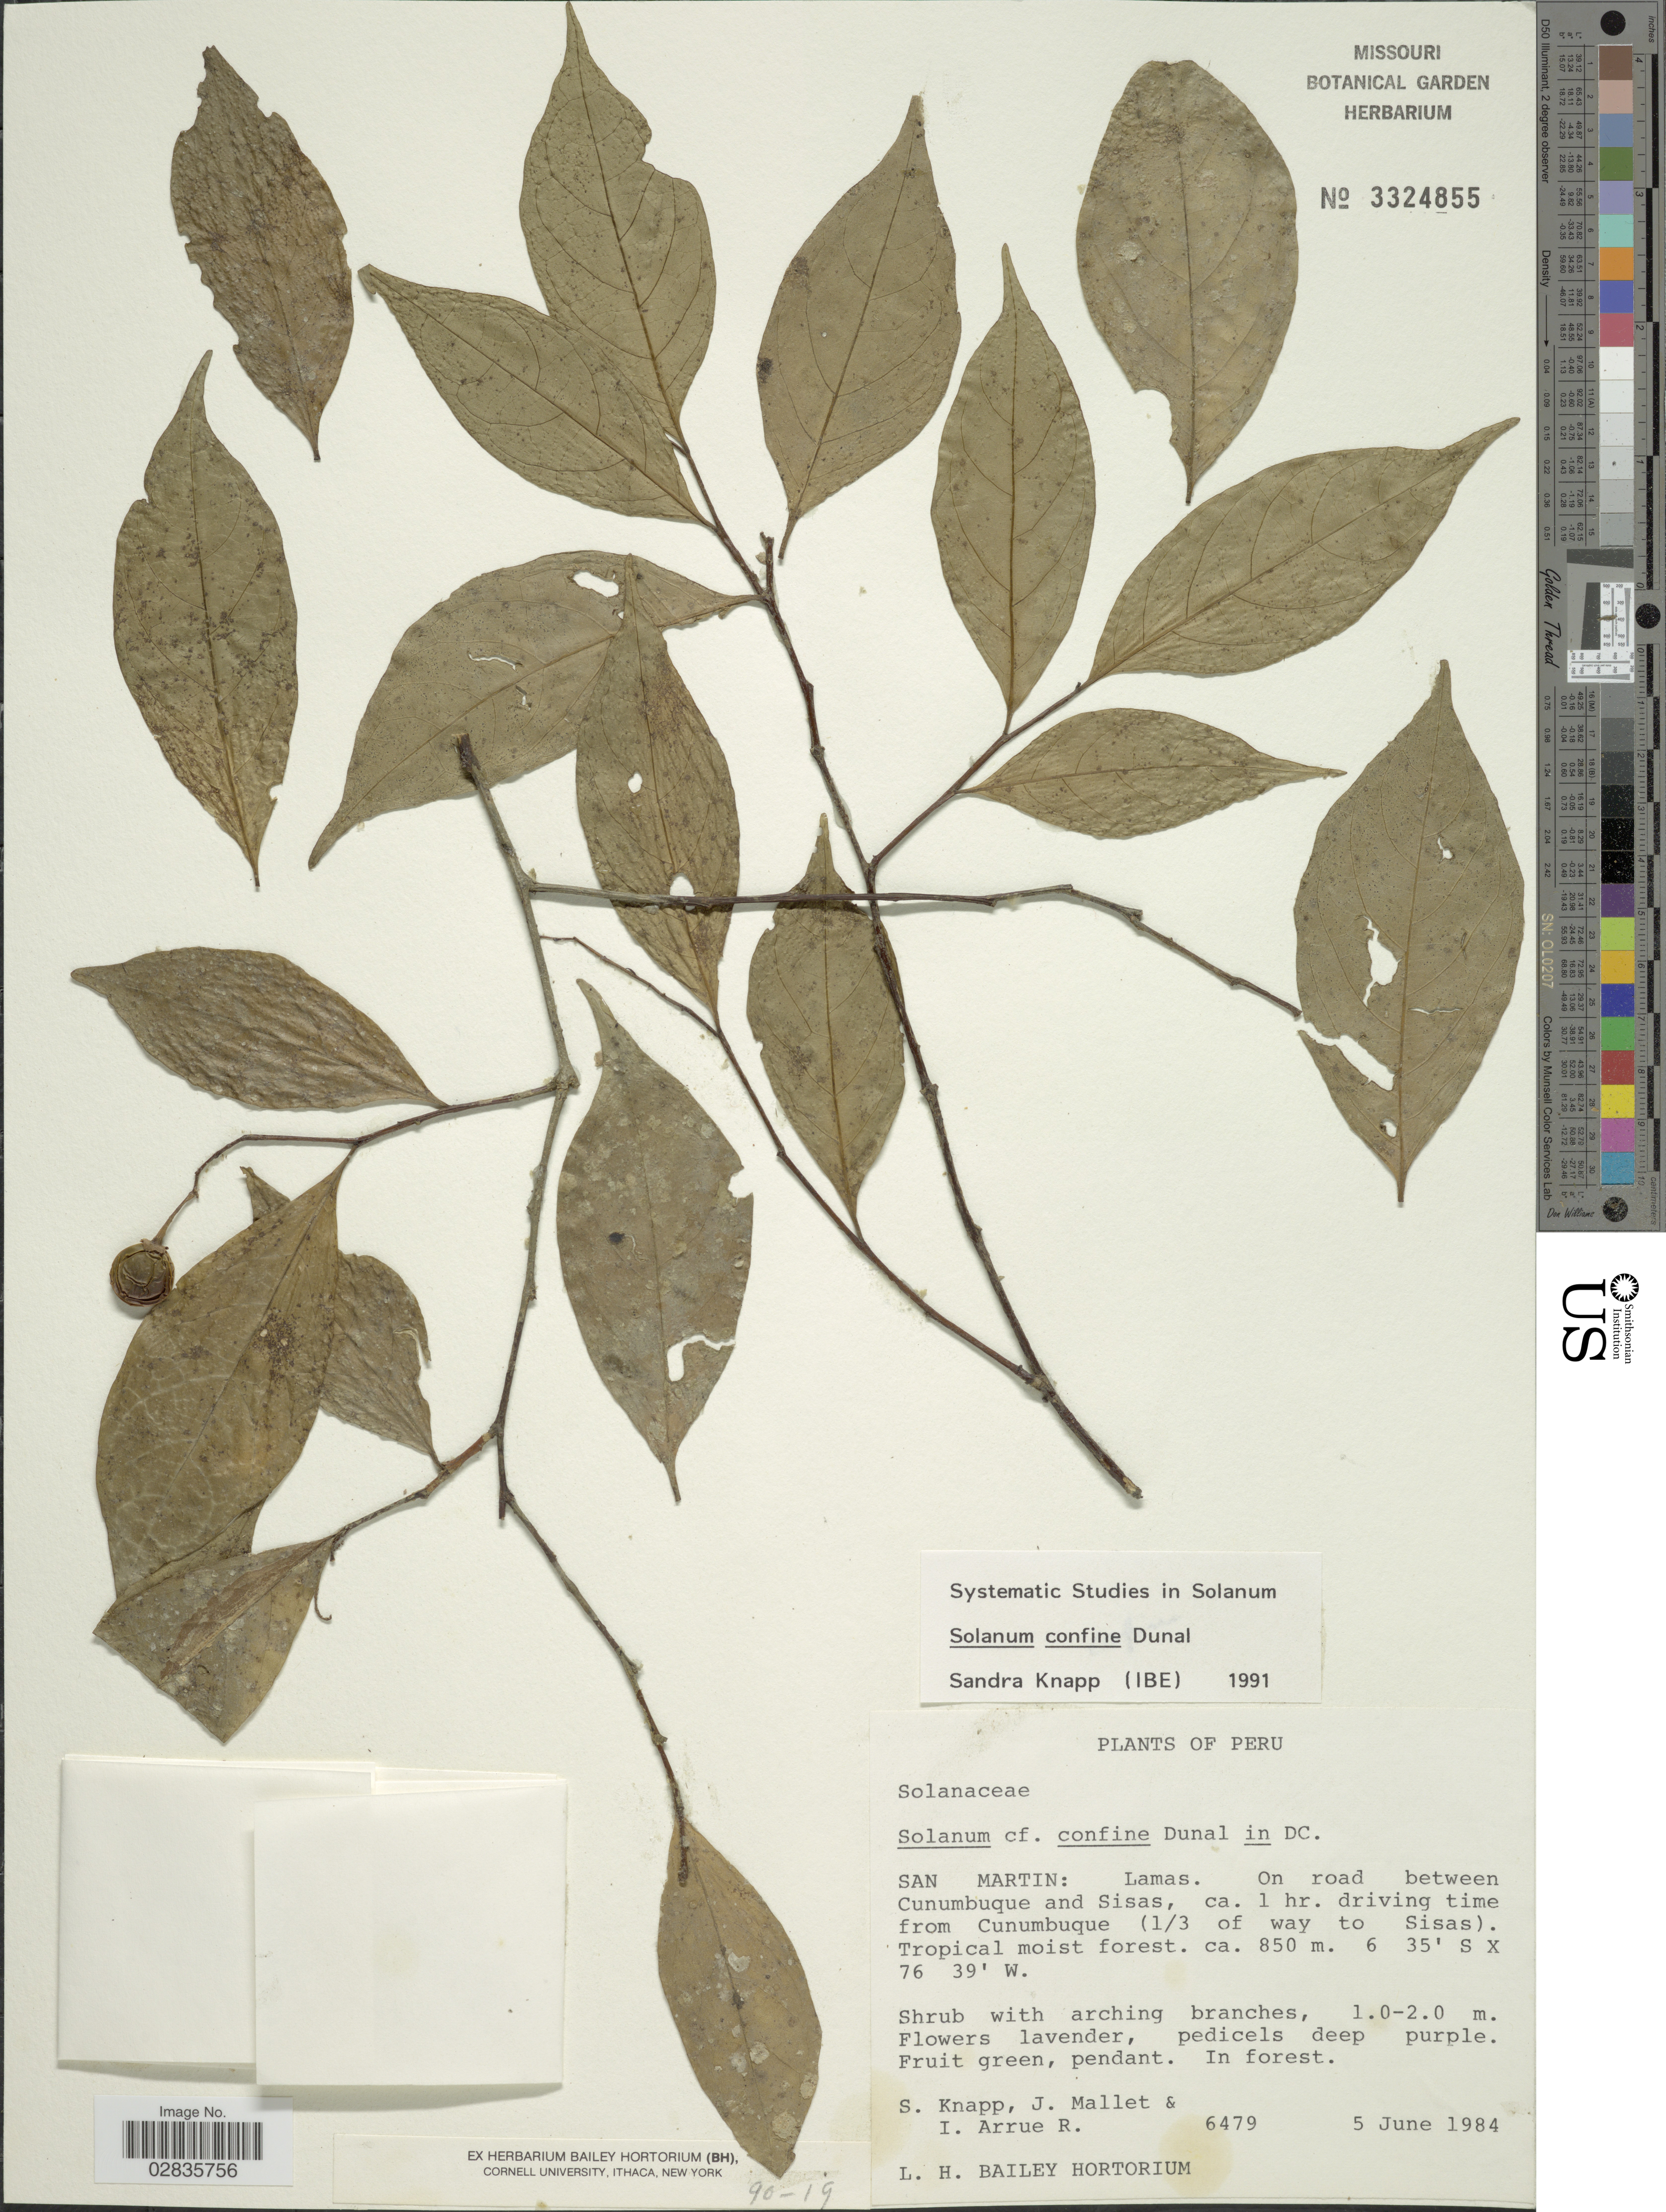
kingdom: Plantae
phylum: Tracheophyta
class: Magnoliopsida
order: Solanales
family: Solanaceae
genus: Solanum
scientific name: Solanum confine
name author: Dunal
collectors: S. Knapp, J. Mallet & I. Arrue R.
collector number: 6479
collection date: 1984-06-05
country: Peru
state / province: San Martín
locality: Lamas. on road between Cunumbuque and Sisas, ca. 1 hr. driving time from Cunumbuque (1/3 of way to Sisas).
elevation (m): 850